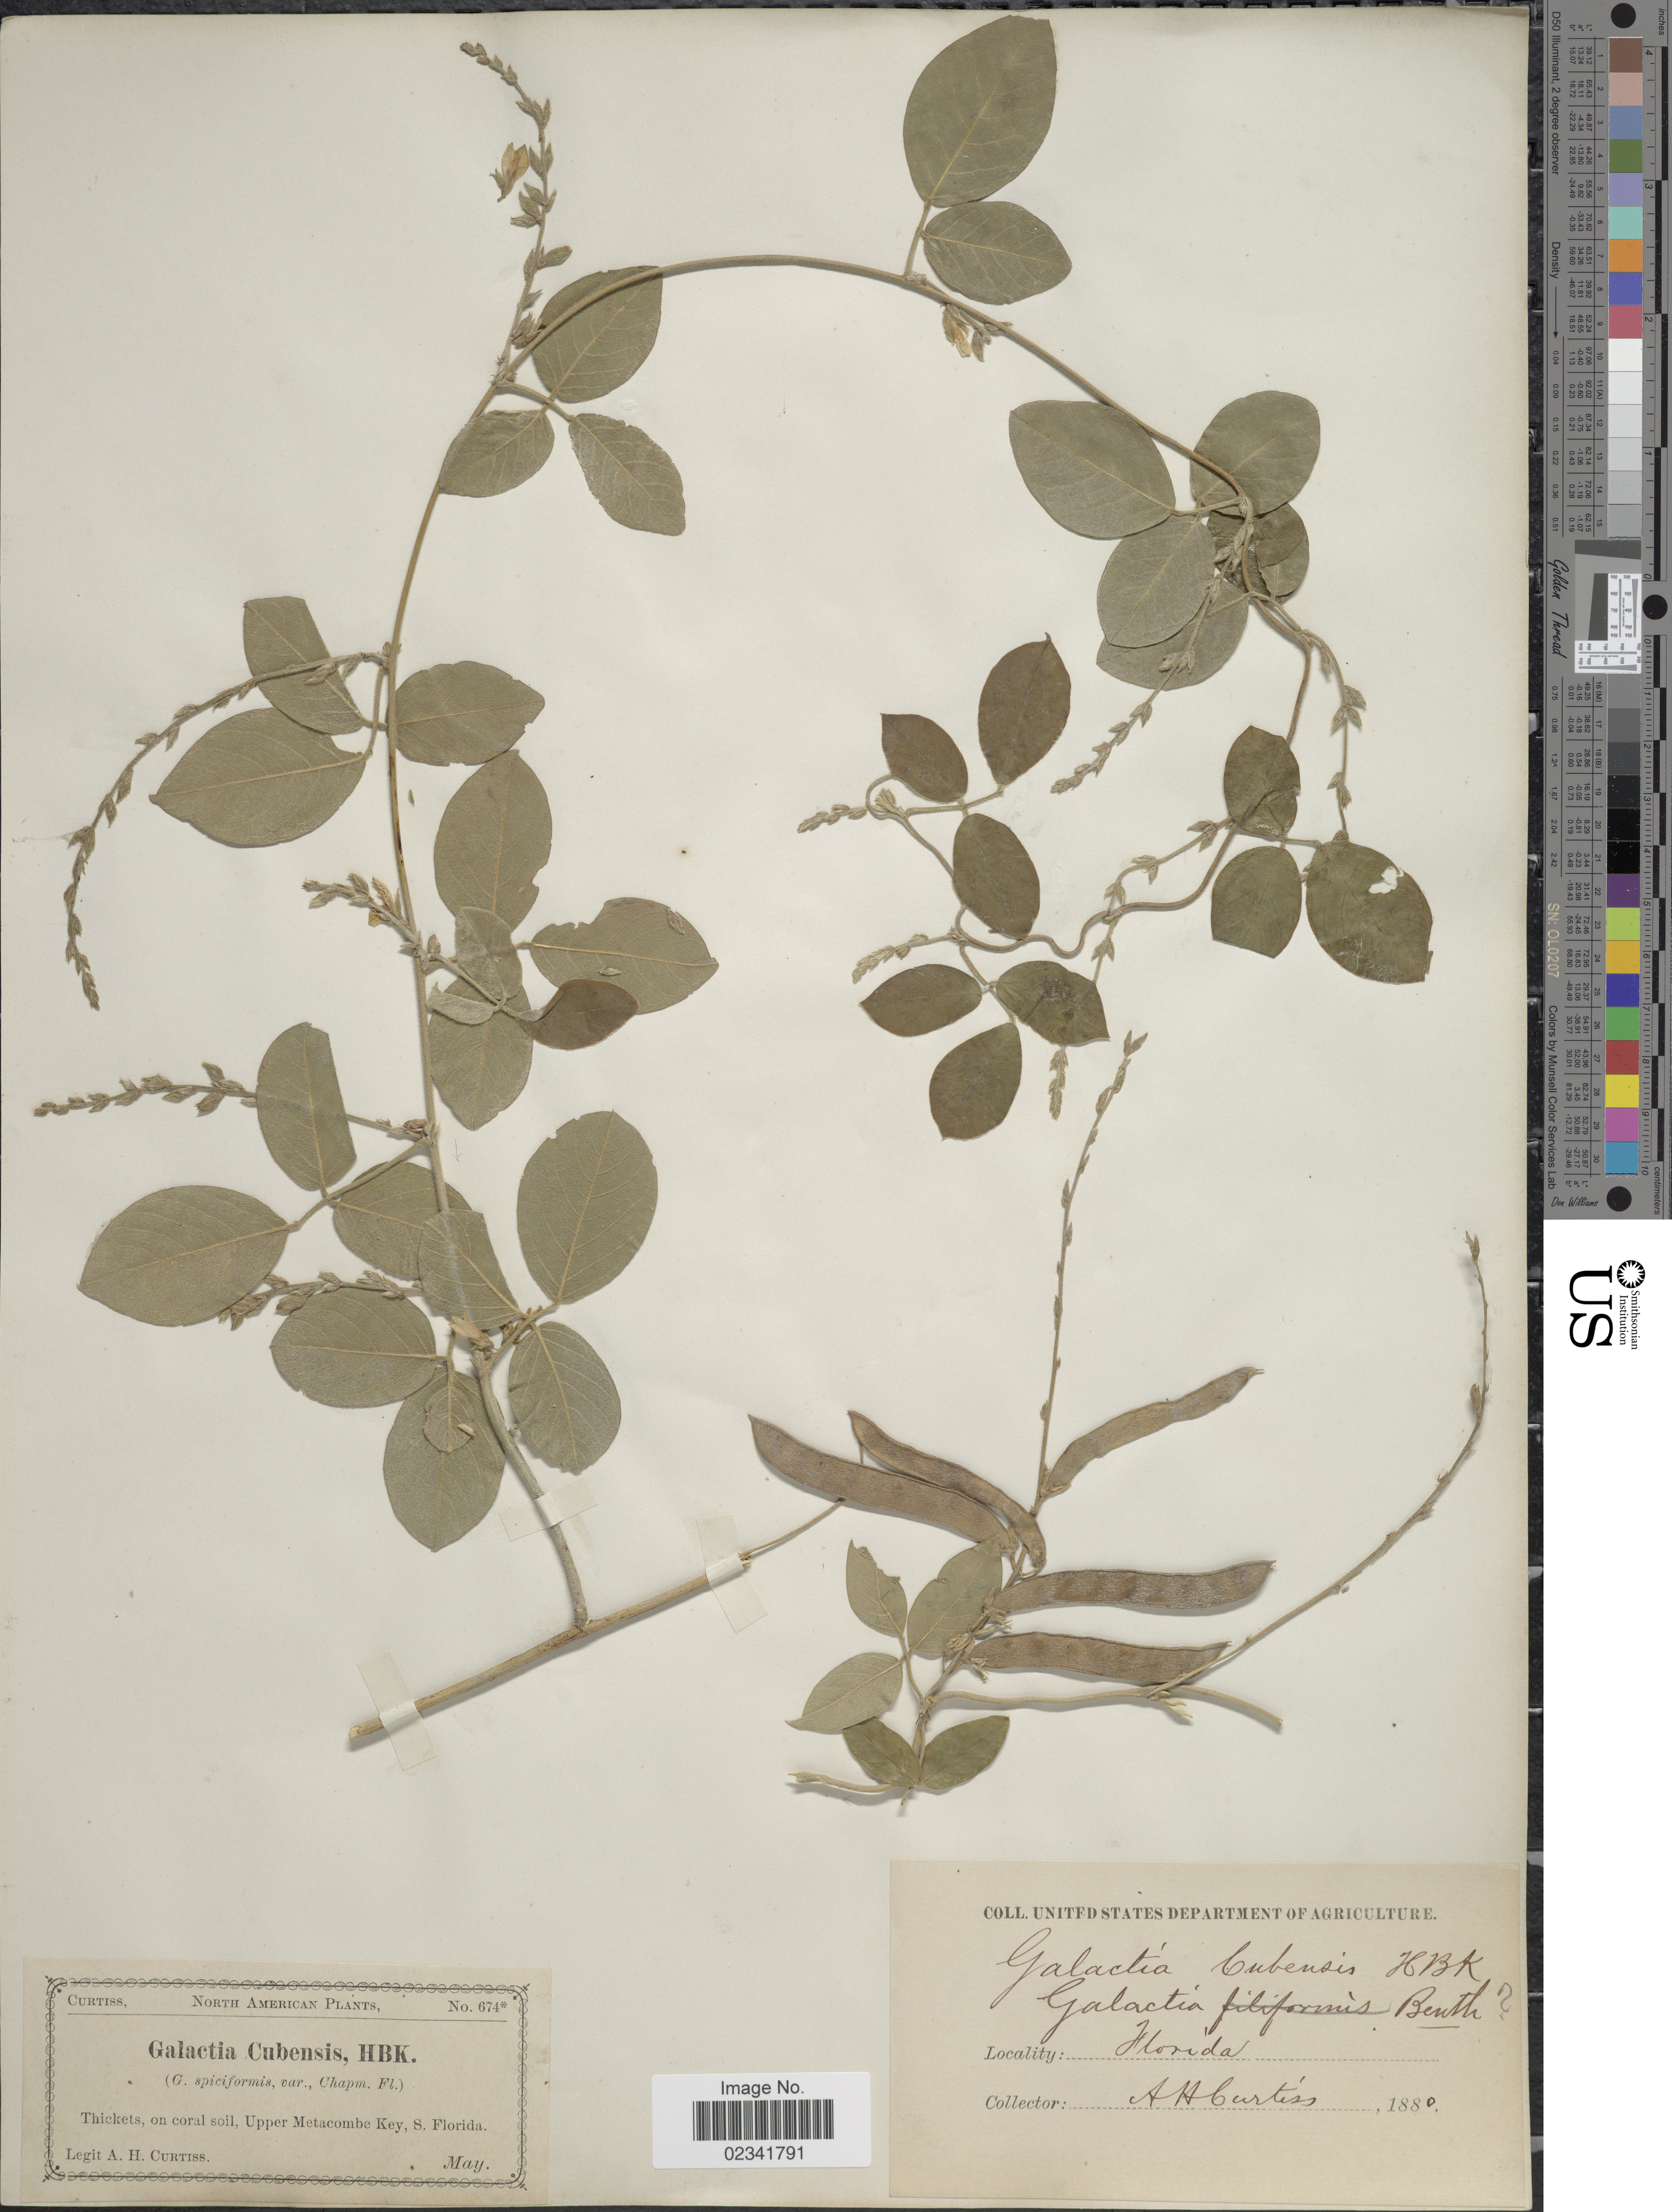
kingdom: Plantae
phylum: Tracheophyta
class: Magnoliopsida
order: Fabales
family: Fabaceae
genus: Galactia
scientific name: Galactia spiciformis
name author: Torr. & A. Gray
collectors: A. H. Curtiss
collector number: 674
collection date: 1880-05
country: United States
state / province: Florida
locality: Thickets, on coral soil, Upper Metacombe Key, S. Florida